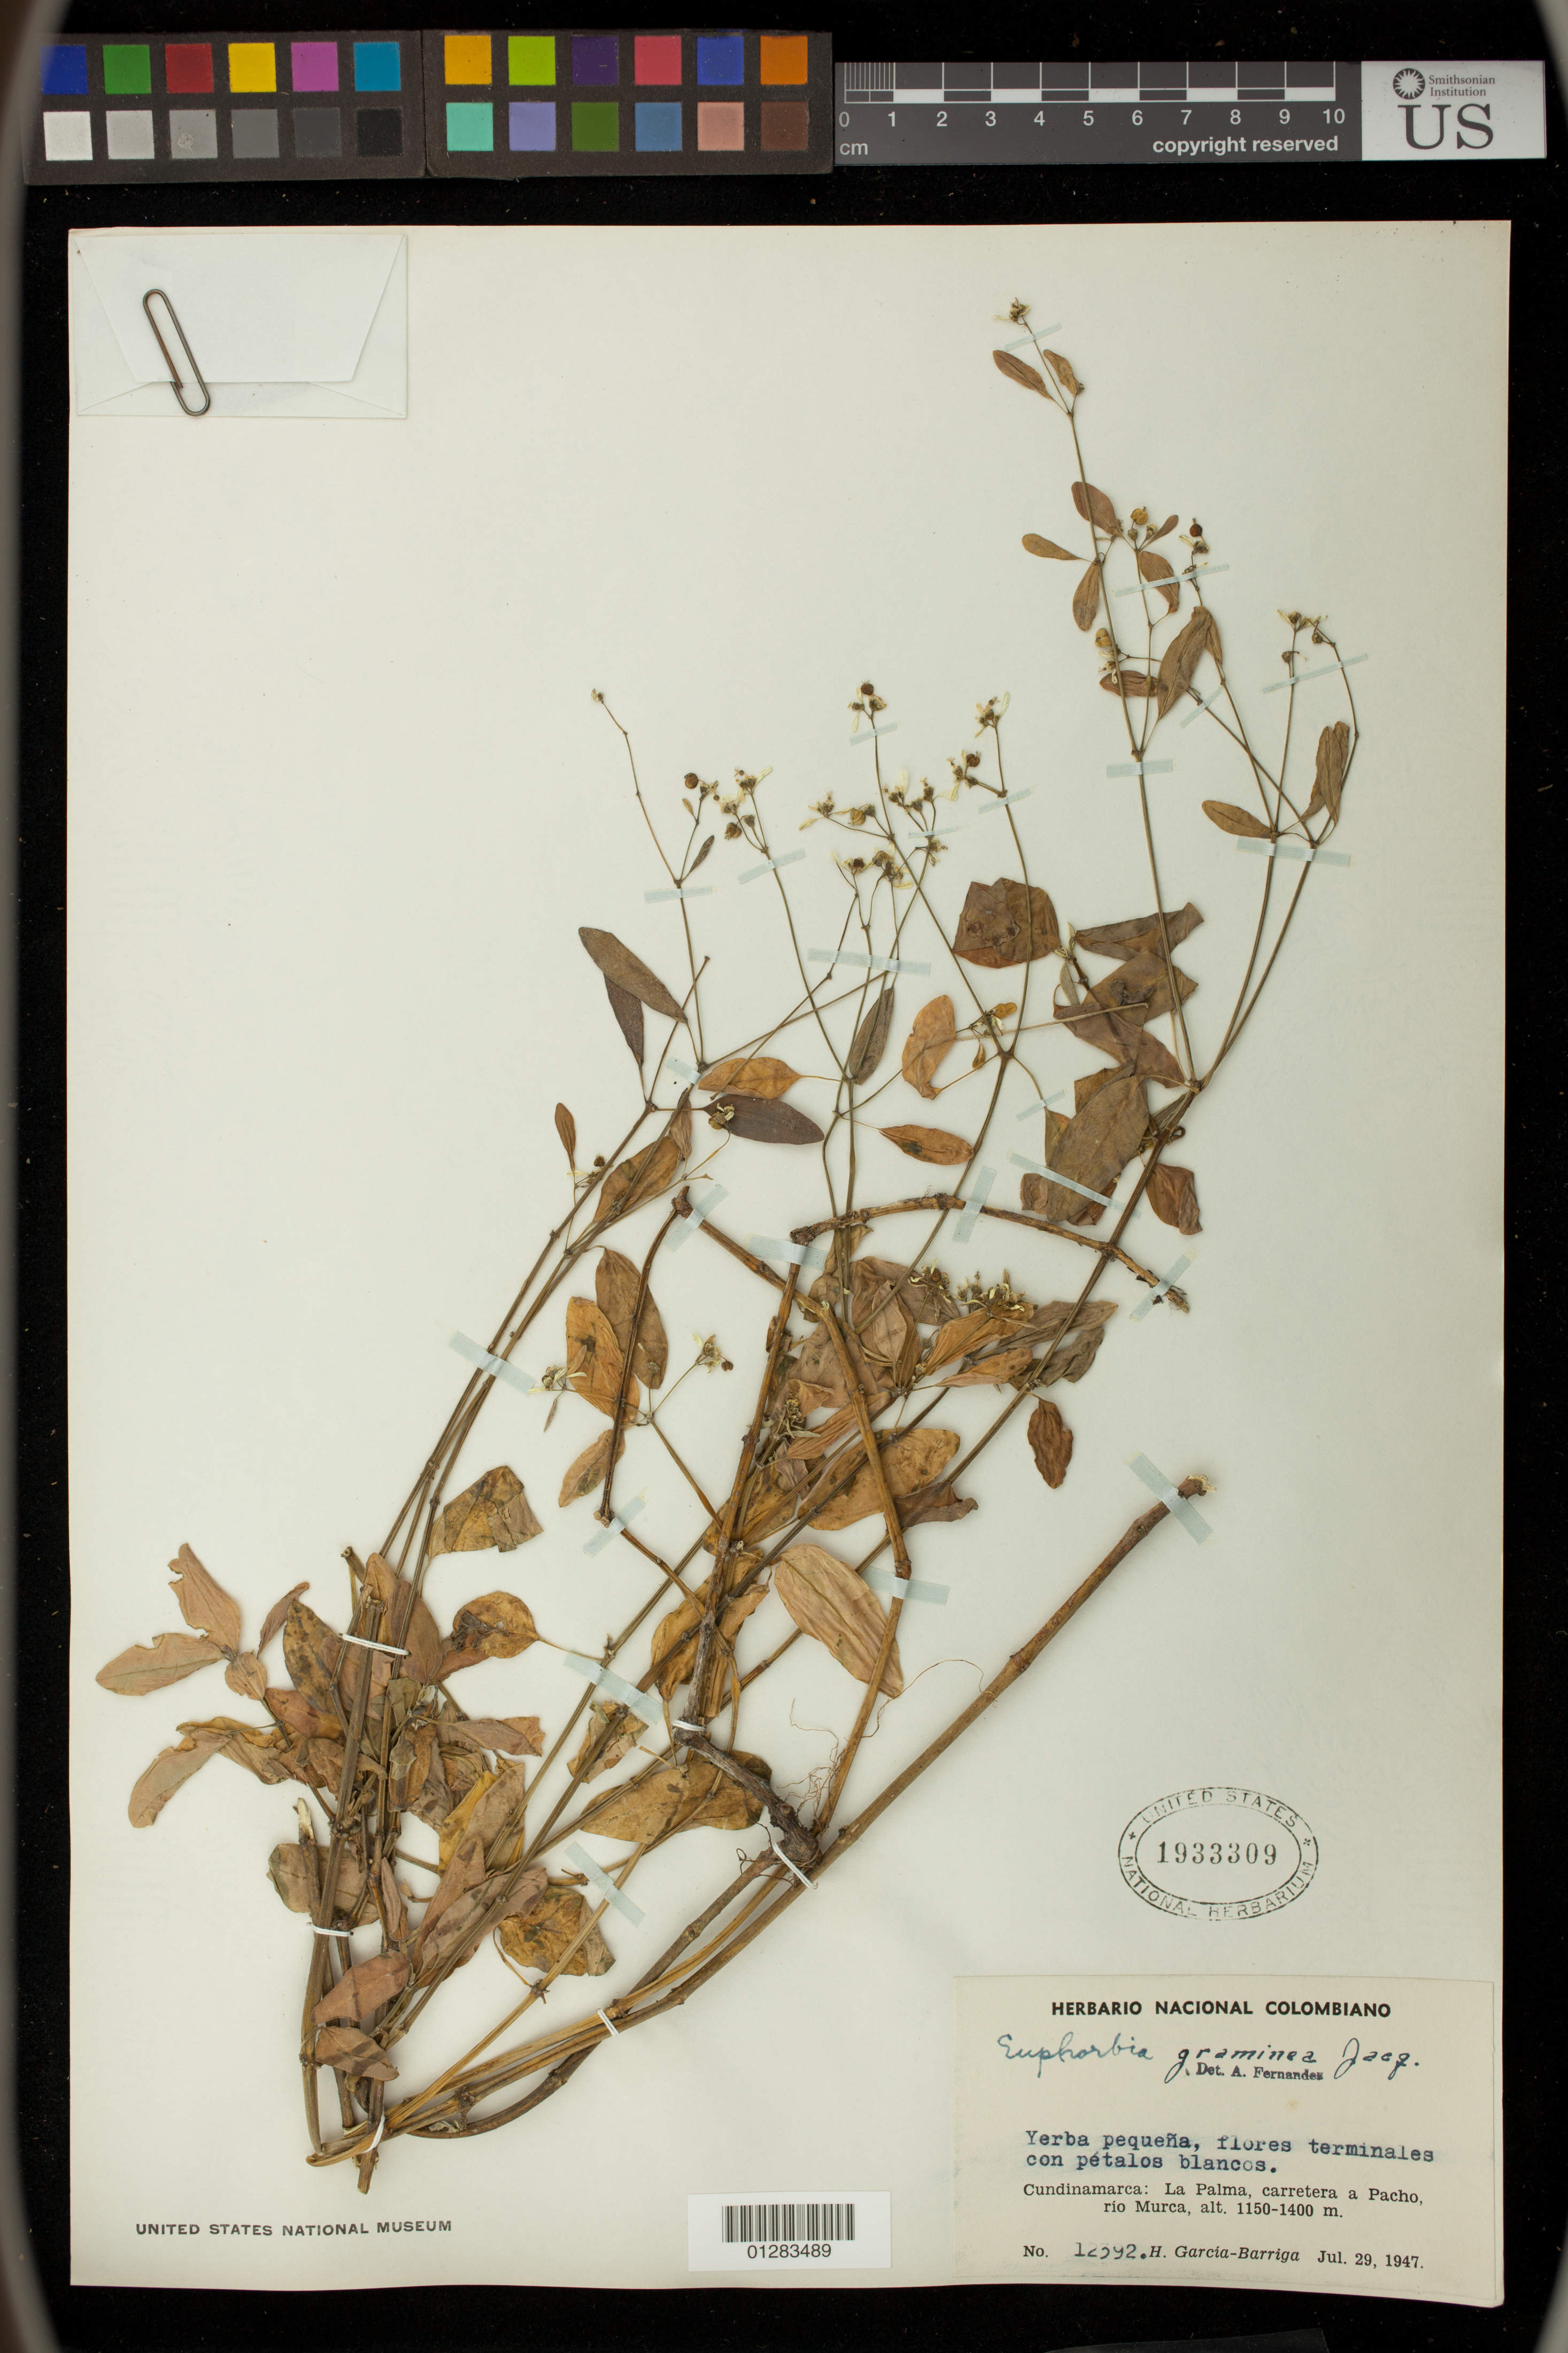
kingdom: Plantae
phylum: Tracheophyta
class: Magnoliopsida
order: Malpighiales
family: Euphorbiaceae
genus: Euphorbia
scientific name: Euphorbia graminea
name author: Jacq.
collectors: H. García Barriga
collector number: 12392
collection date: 1947-07-29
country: Colombia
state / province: Cundinamarca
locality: La Pallma, carretera a Pacho, río Murca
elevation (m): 1150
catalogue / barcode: US 1933309